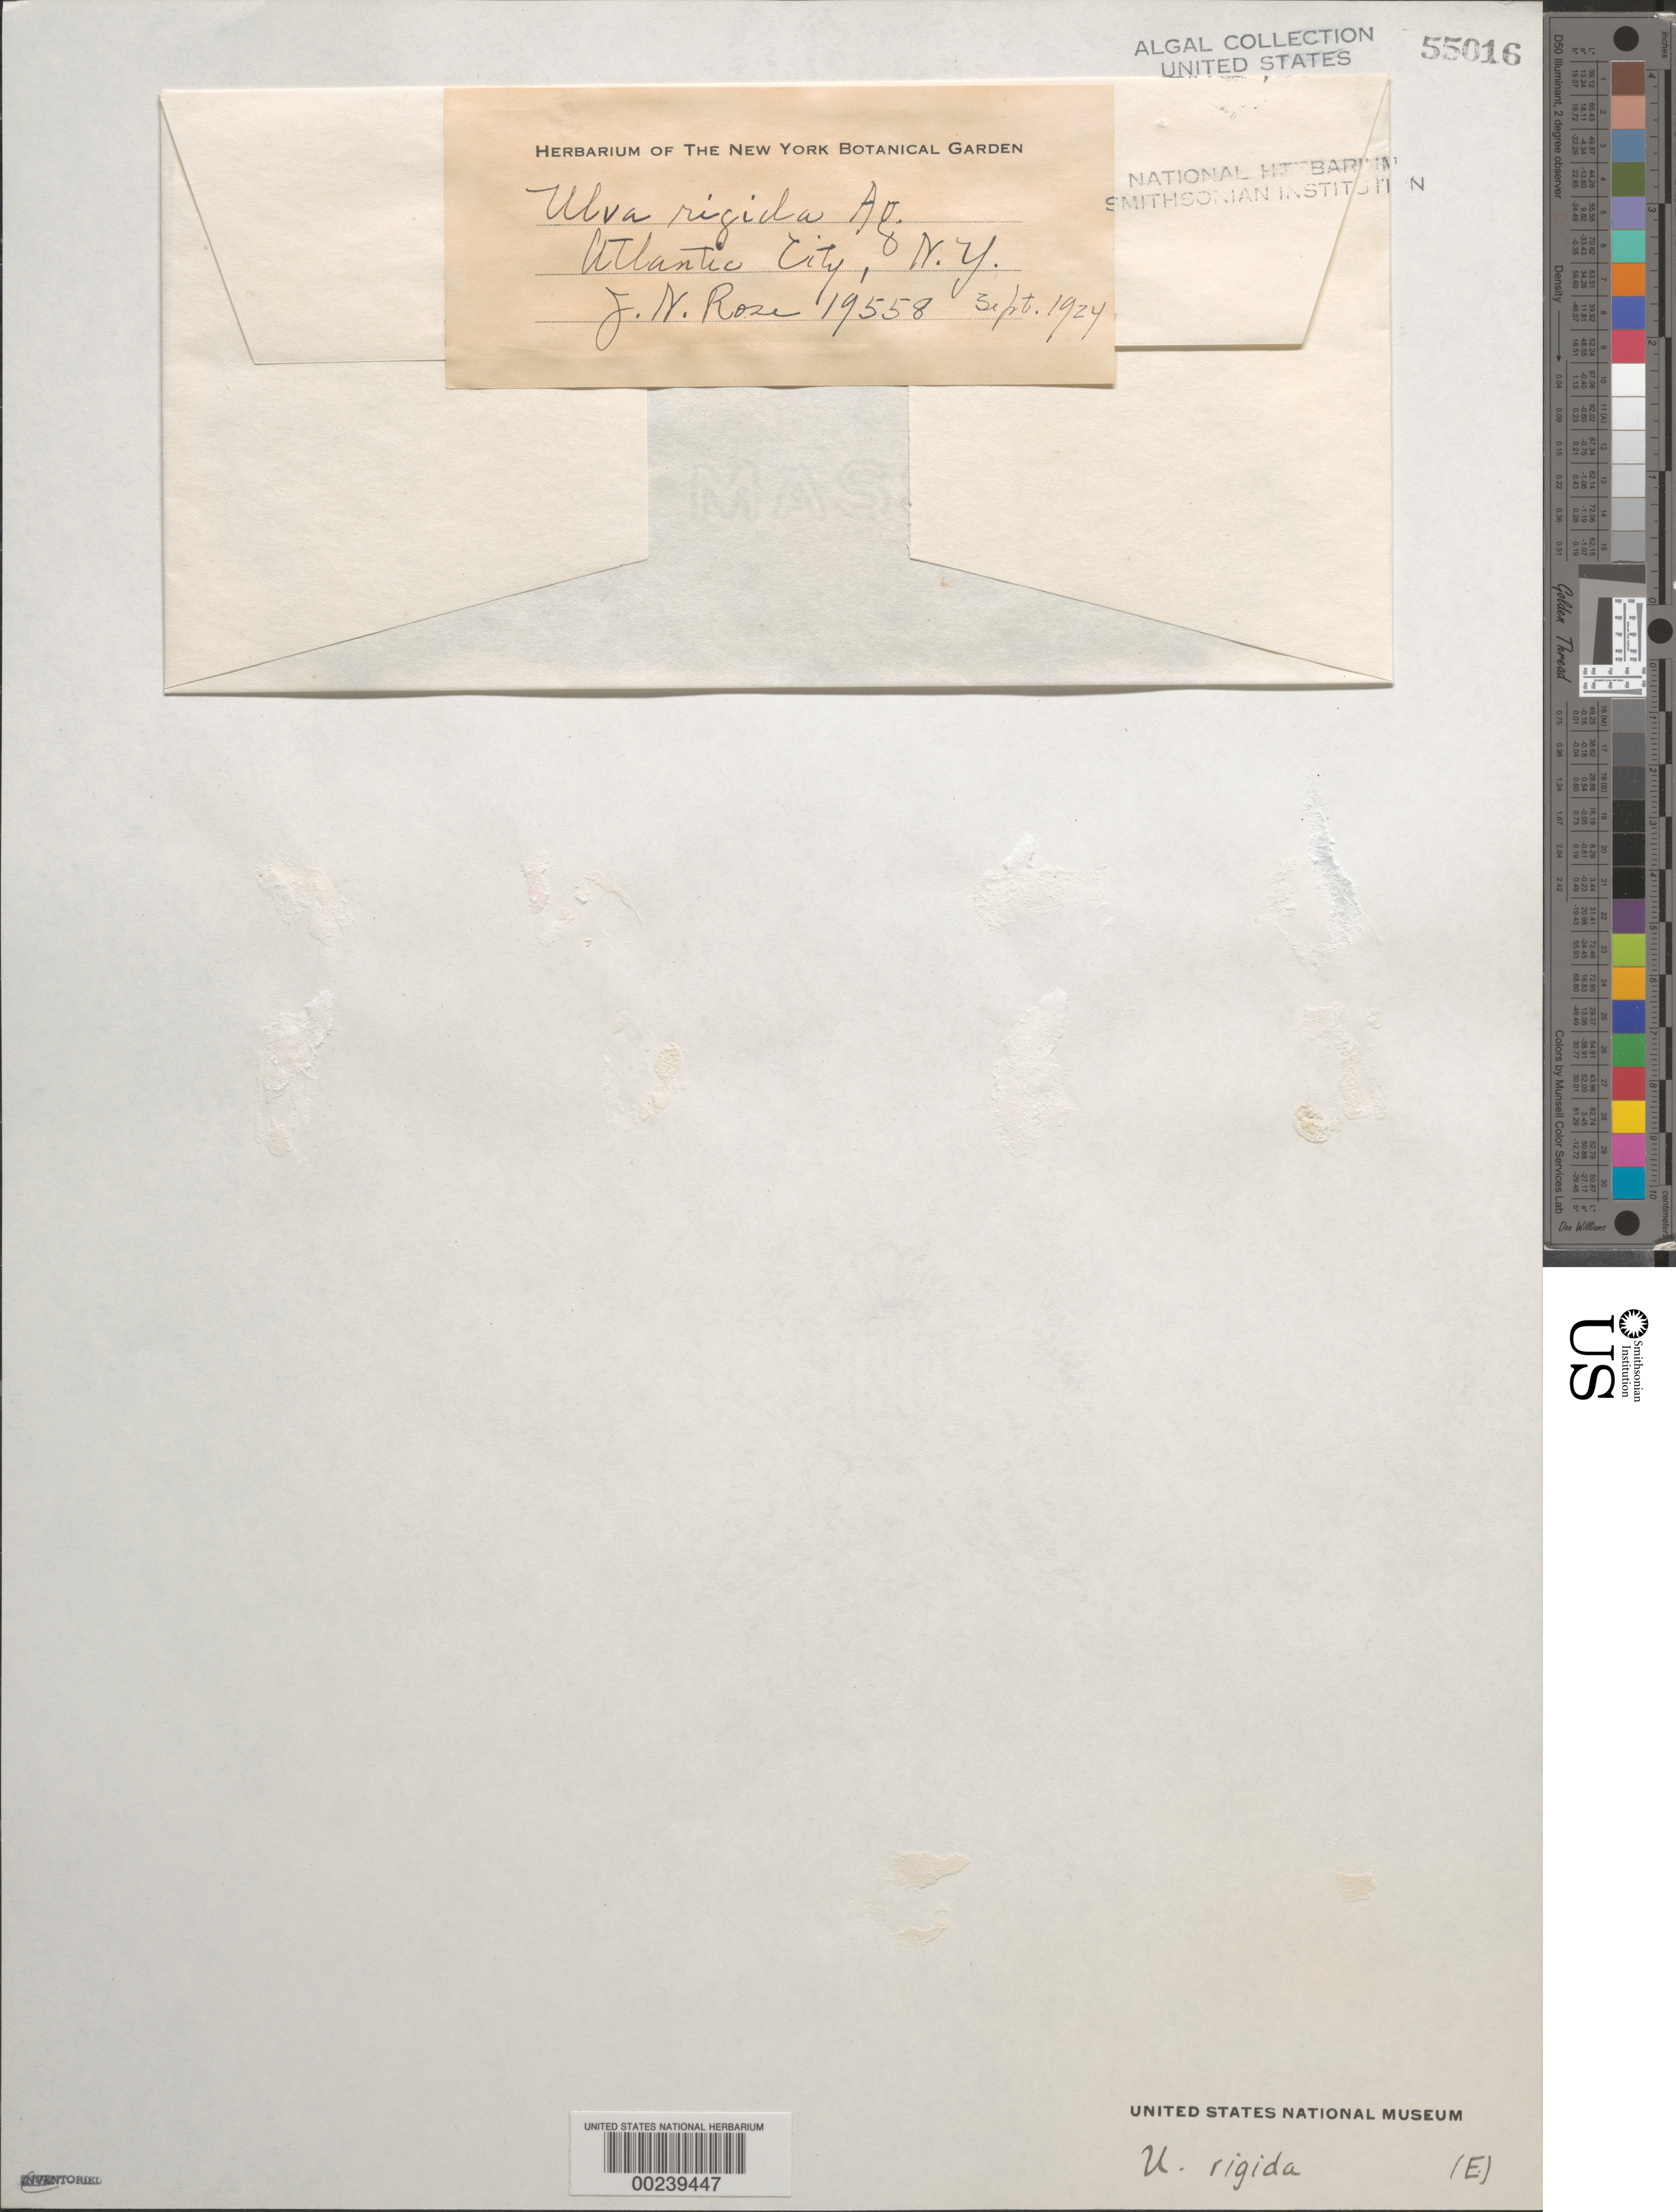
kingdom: Plantae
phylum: Chlorophyta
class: Ulvophyceae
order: Ulvales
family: Ulvaceae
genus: Ulva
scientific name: Ulva rigida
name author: C. Agardh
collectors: J. N. Rose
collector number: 19558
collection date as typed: Sep 1924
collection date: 1924-09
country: United States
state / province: New Jersey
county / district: Atlantic County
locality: Atlantic City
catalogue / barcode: US 55016